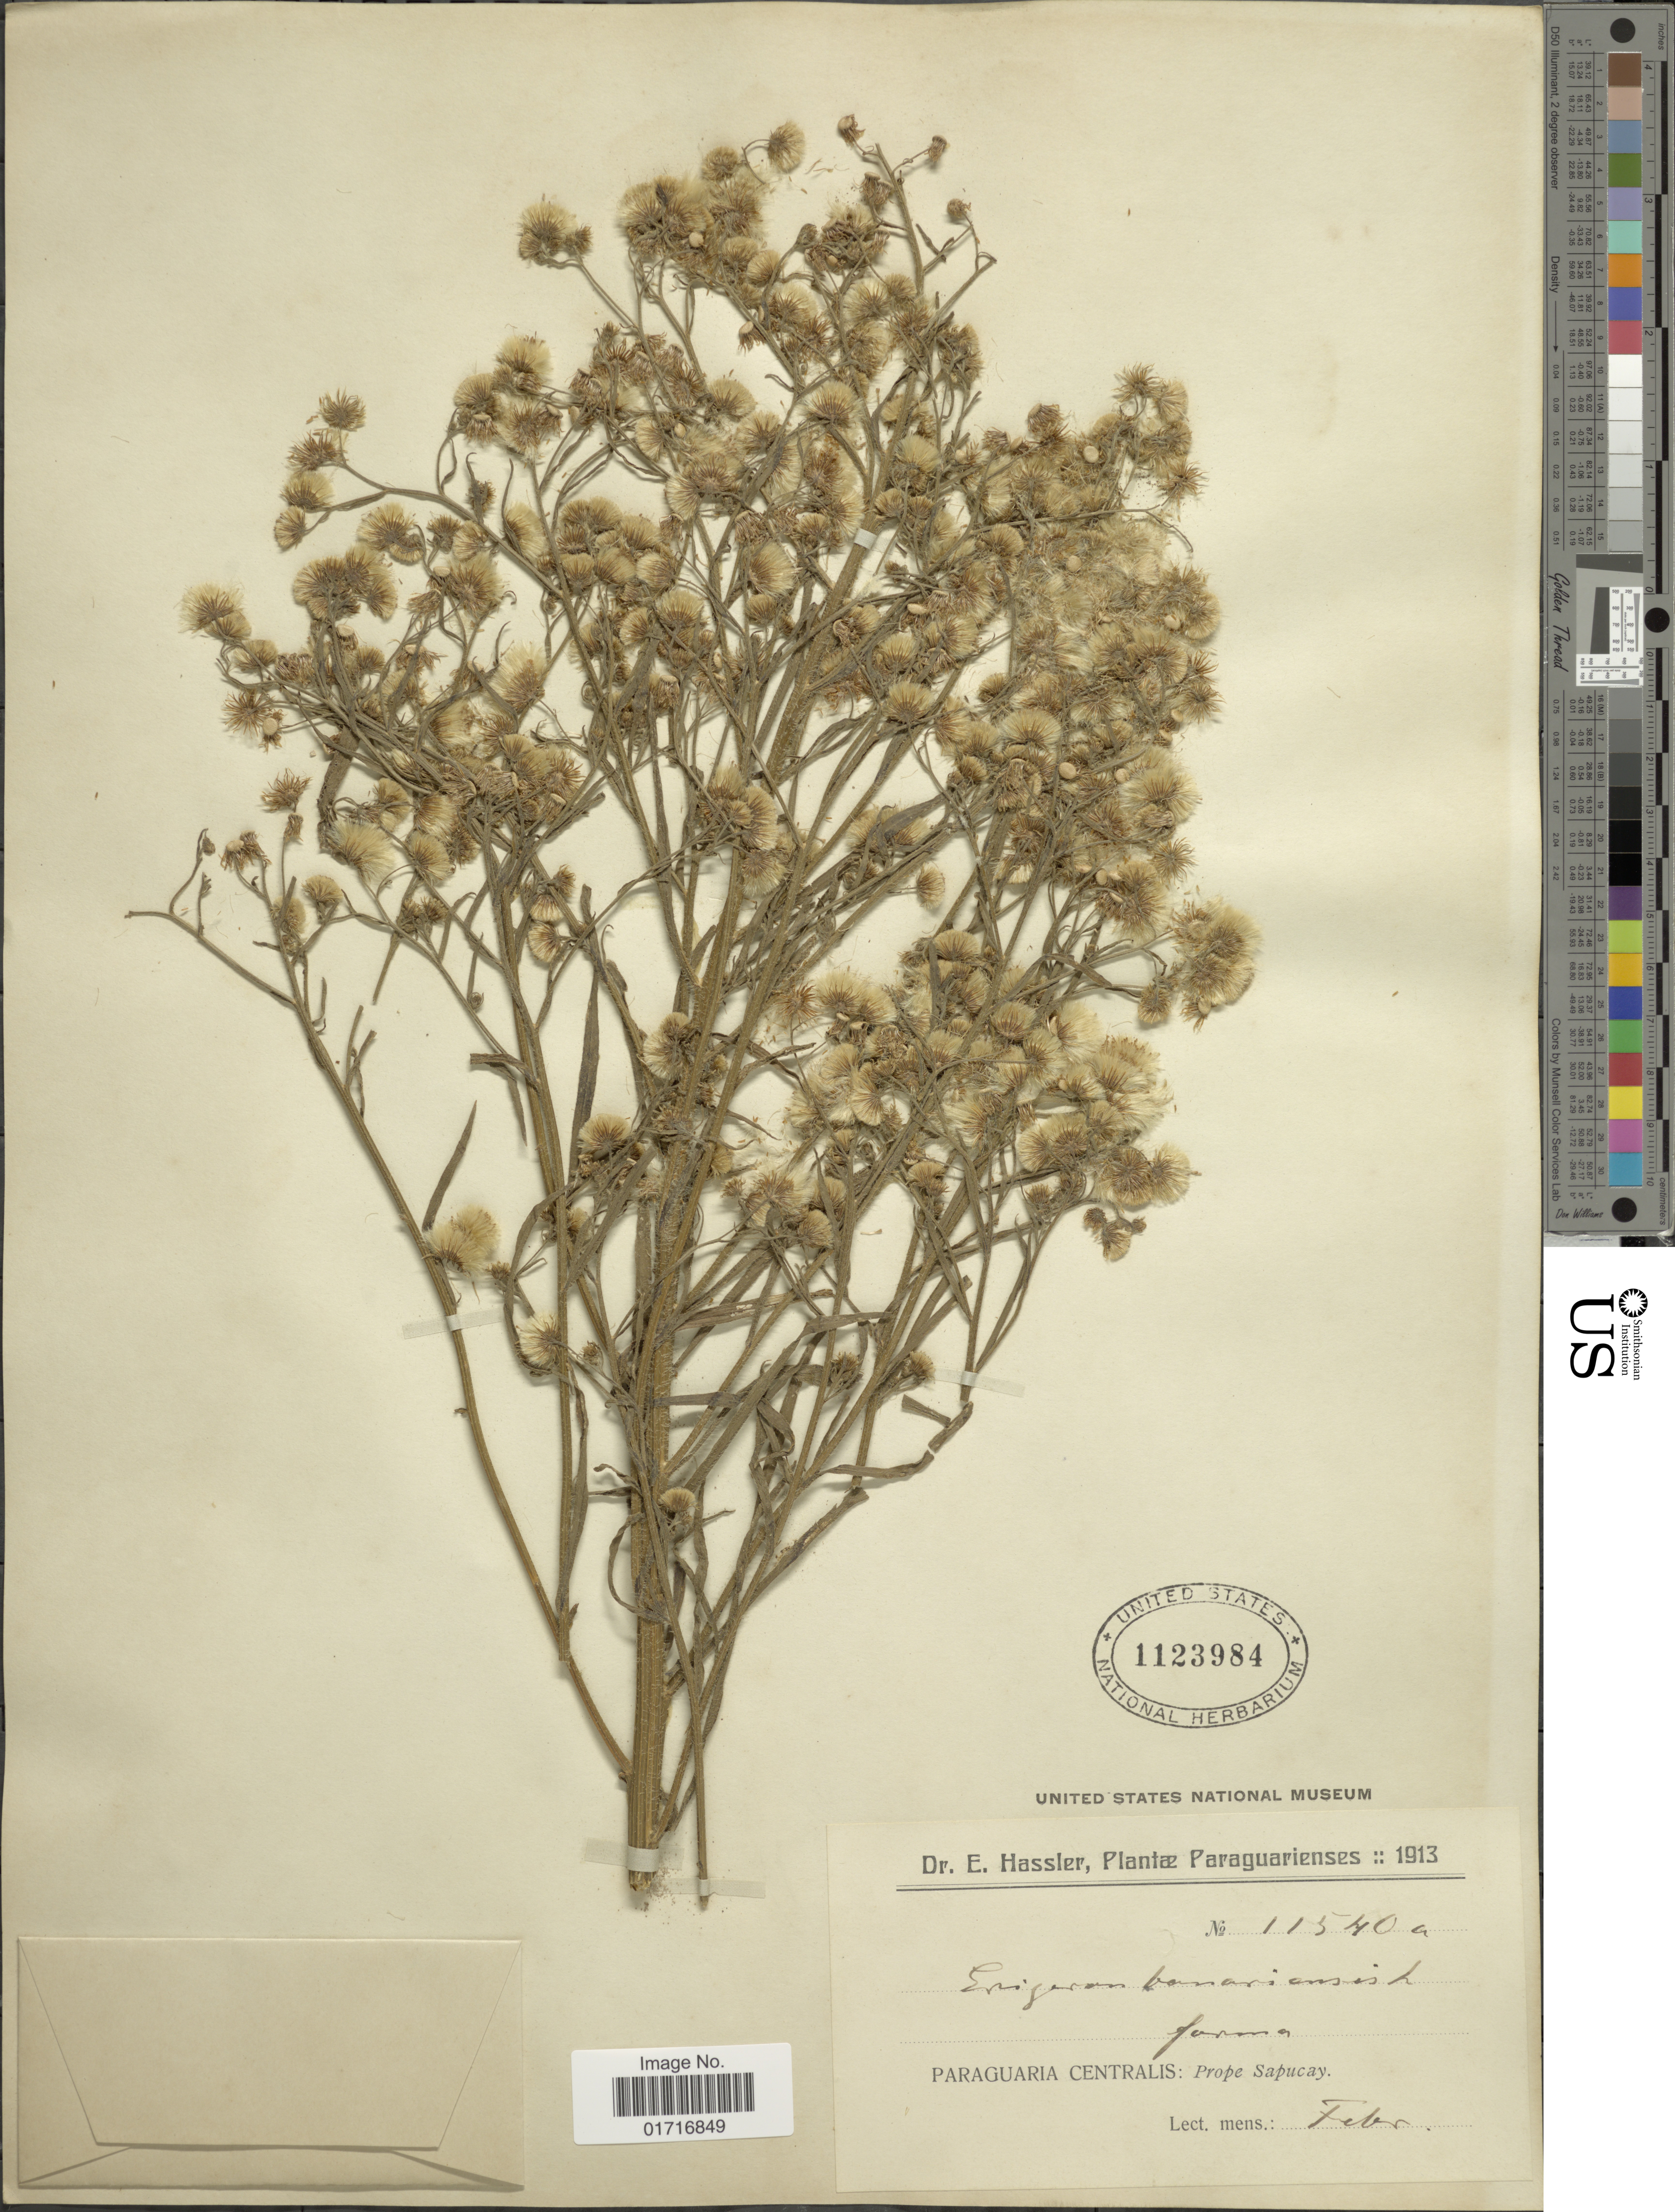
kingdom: Plantae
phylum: Tracheophyta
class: Magnoliopsida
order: Asterales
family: Asteraceae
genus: Conyza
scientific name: Conyza bonariensis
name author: (L.) Cronq.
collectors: E. Hassler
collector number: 11540a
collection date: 1913-02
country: Paraguay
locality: Paraguaria centralis: Prope Sapucay.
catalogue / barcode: US 1123984